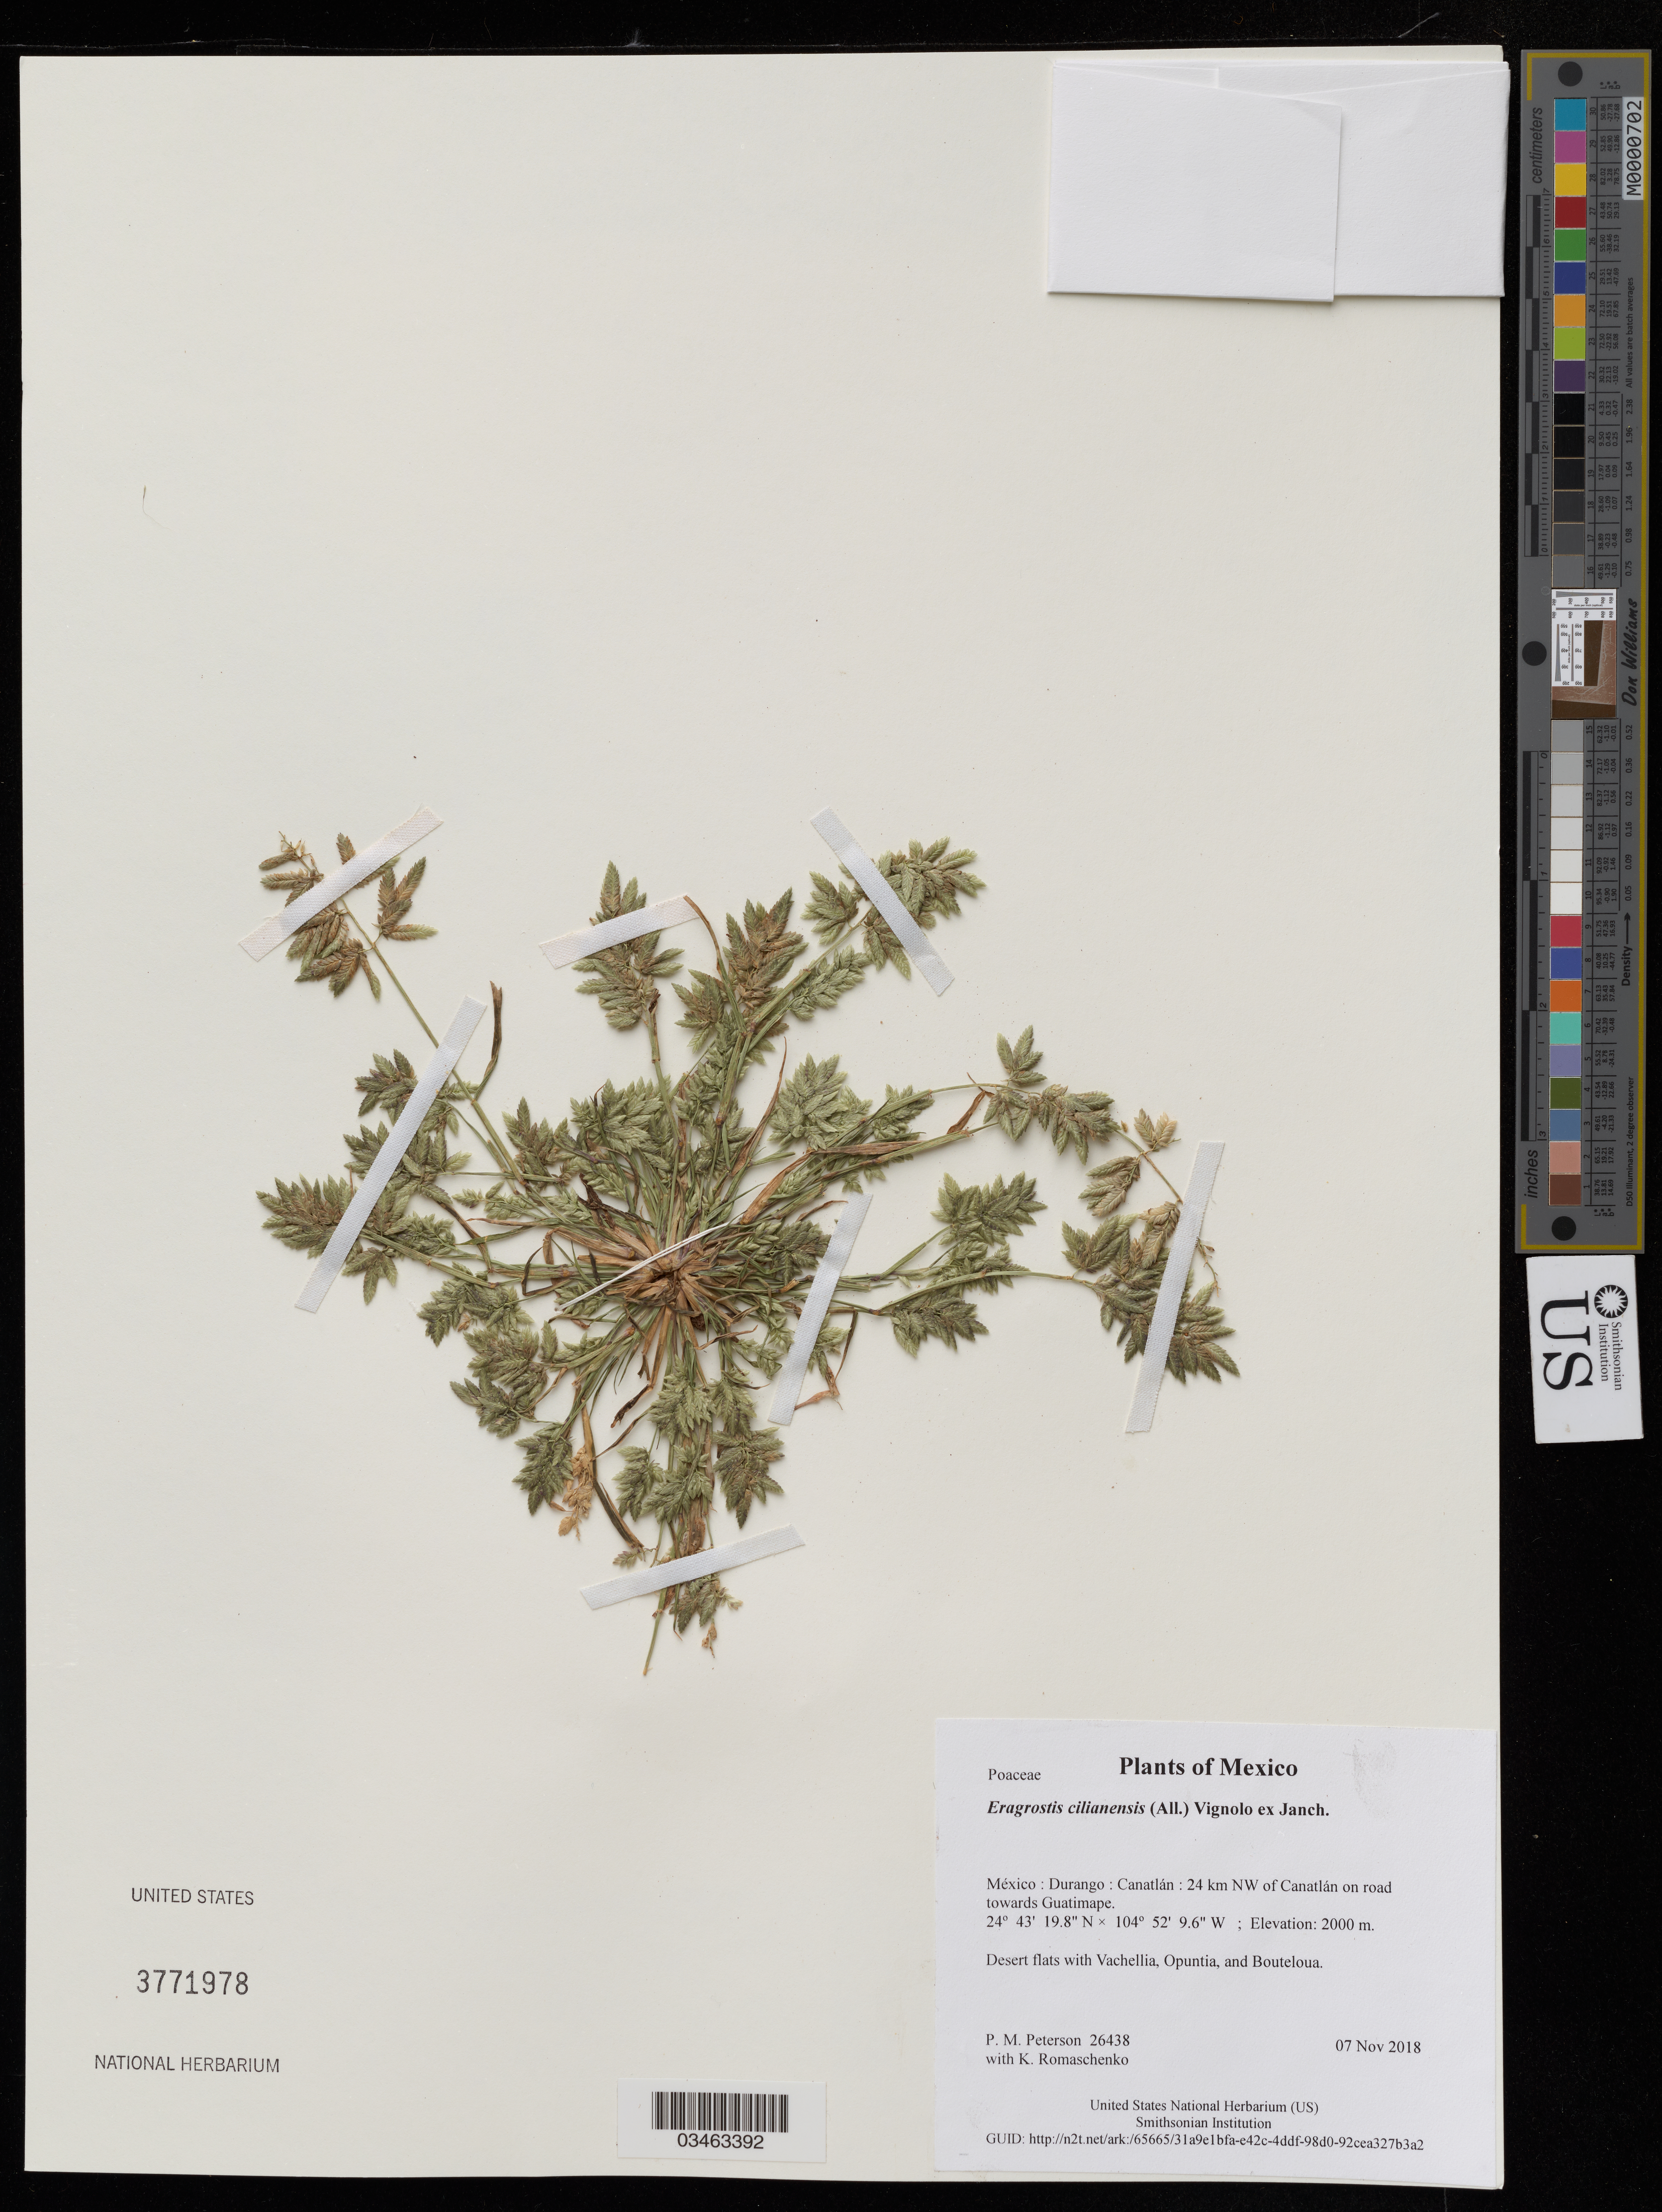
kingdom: Plantae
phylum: Tracheophyta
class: Liliopsida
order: Poales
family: Poaceae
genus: Eragrostis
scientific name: Eragrostis cilianensis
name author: (All.) Vignolo ex Janch.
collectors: P. M. Peterson & K. Romaschenko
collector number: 26438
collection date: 2018-11-07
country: México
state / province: Durango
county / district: Canatlán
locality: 24 km NW of Canatlán on road towards Guatimape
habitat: Desert flats with Vachellia, Opuntia, and Bouteloua.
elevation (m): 2000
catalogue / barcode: US 3771978